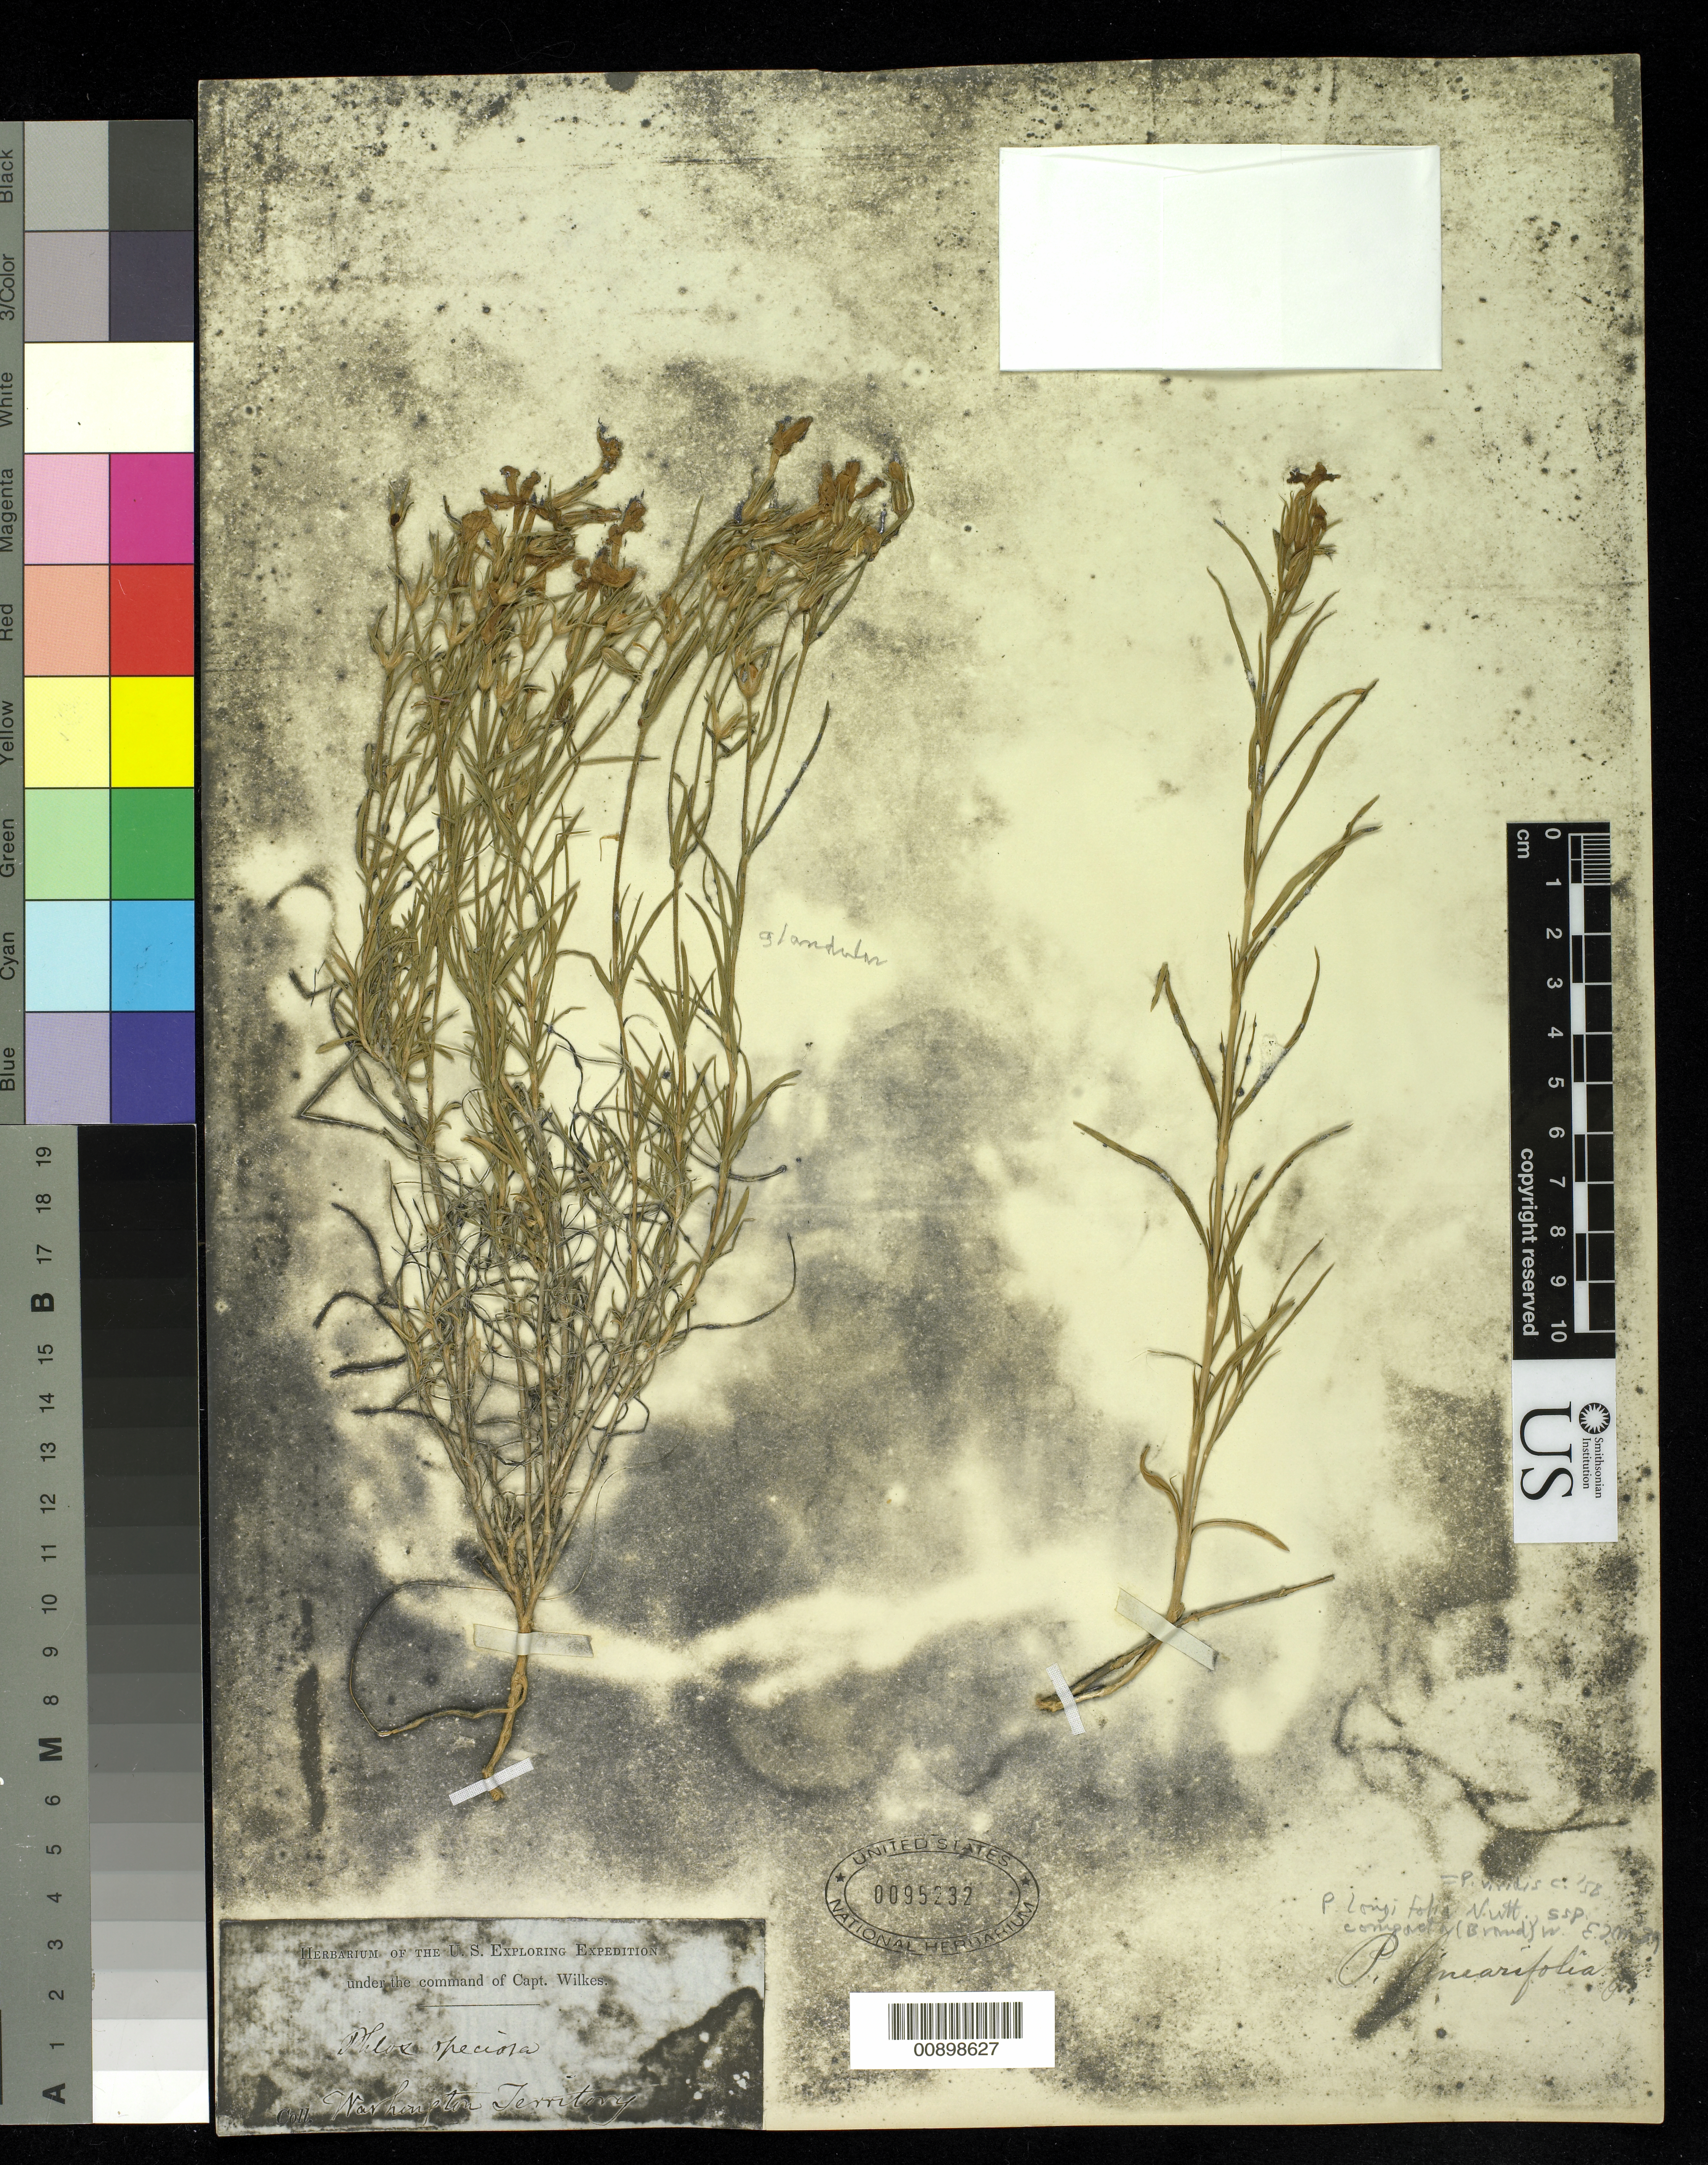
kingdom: Plantae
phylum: Tracheophyta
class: Magnoliopsida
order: Ericales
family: Polemoniaceae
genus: Phlox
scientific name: Phlox longifolia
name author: Nutt.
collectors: Wilkes Explor. Exped.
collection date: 1838/1842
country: United States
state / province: Washington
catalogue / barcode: US 95232